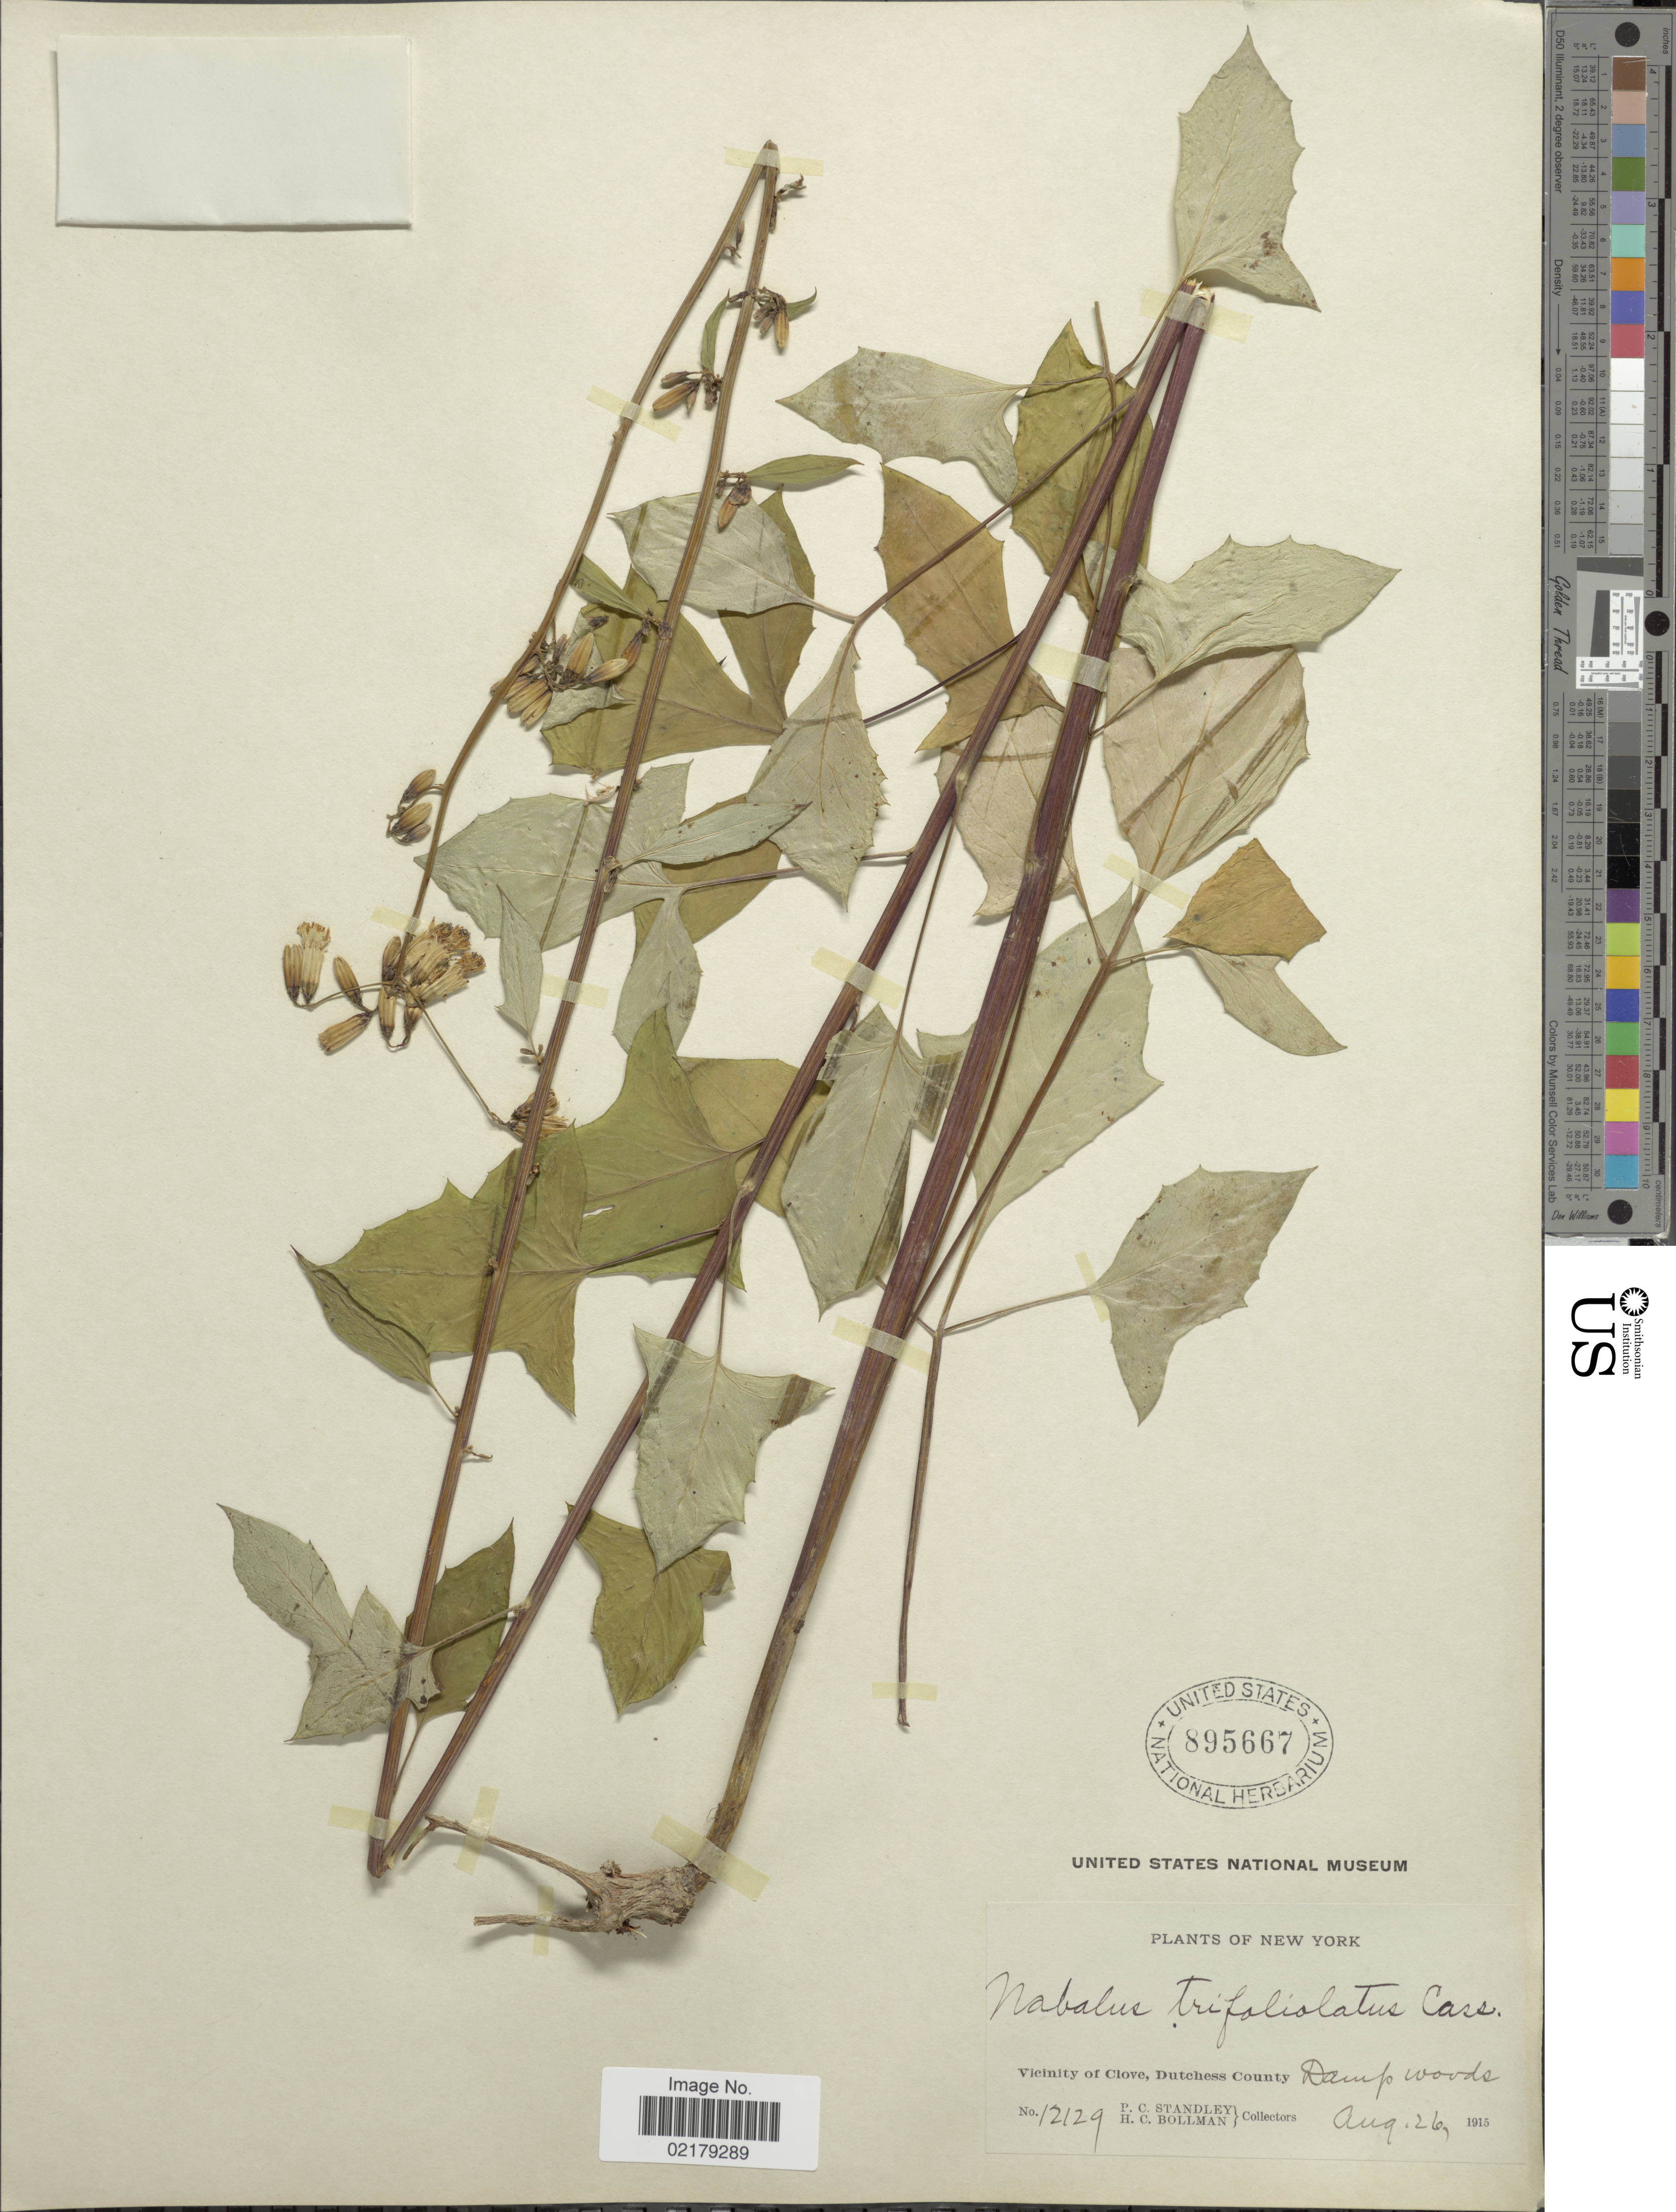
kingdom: Plantae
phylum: Tracheophyta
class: Magnoliopsida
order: Asterales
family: Asteraceae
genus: Nabalus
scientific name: Nabalus trifoliolatus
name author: Cass.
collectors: P. C. Standley & H. C. Bollman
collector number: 12129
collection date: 1915-08-26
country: United States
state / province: New York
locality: Vicinity of Clove, Dutchess County, Damp woods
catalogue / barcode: US 895667